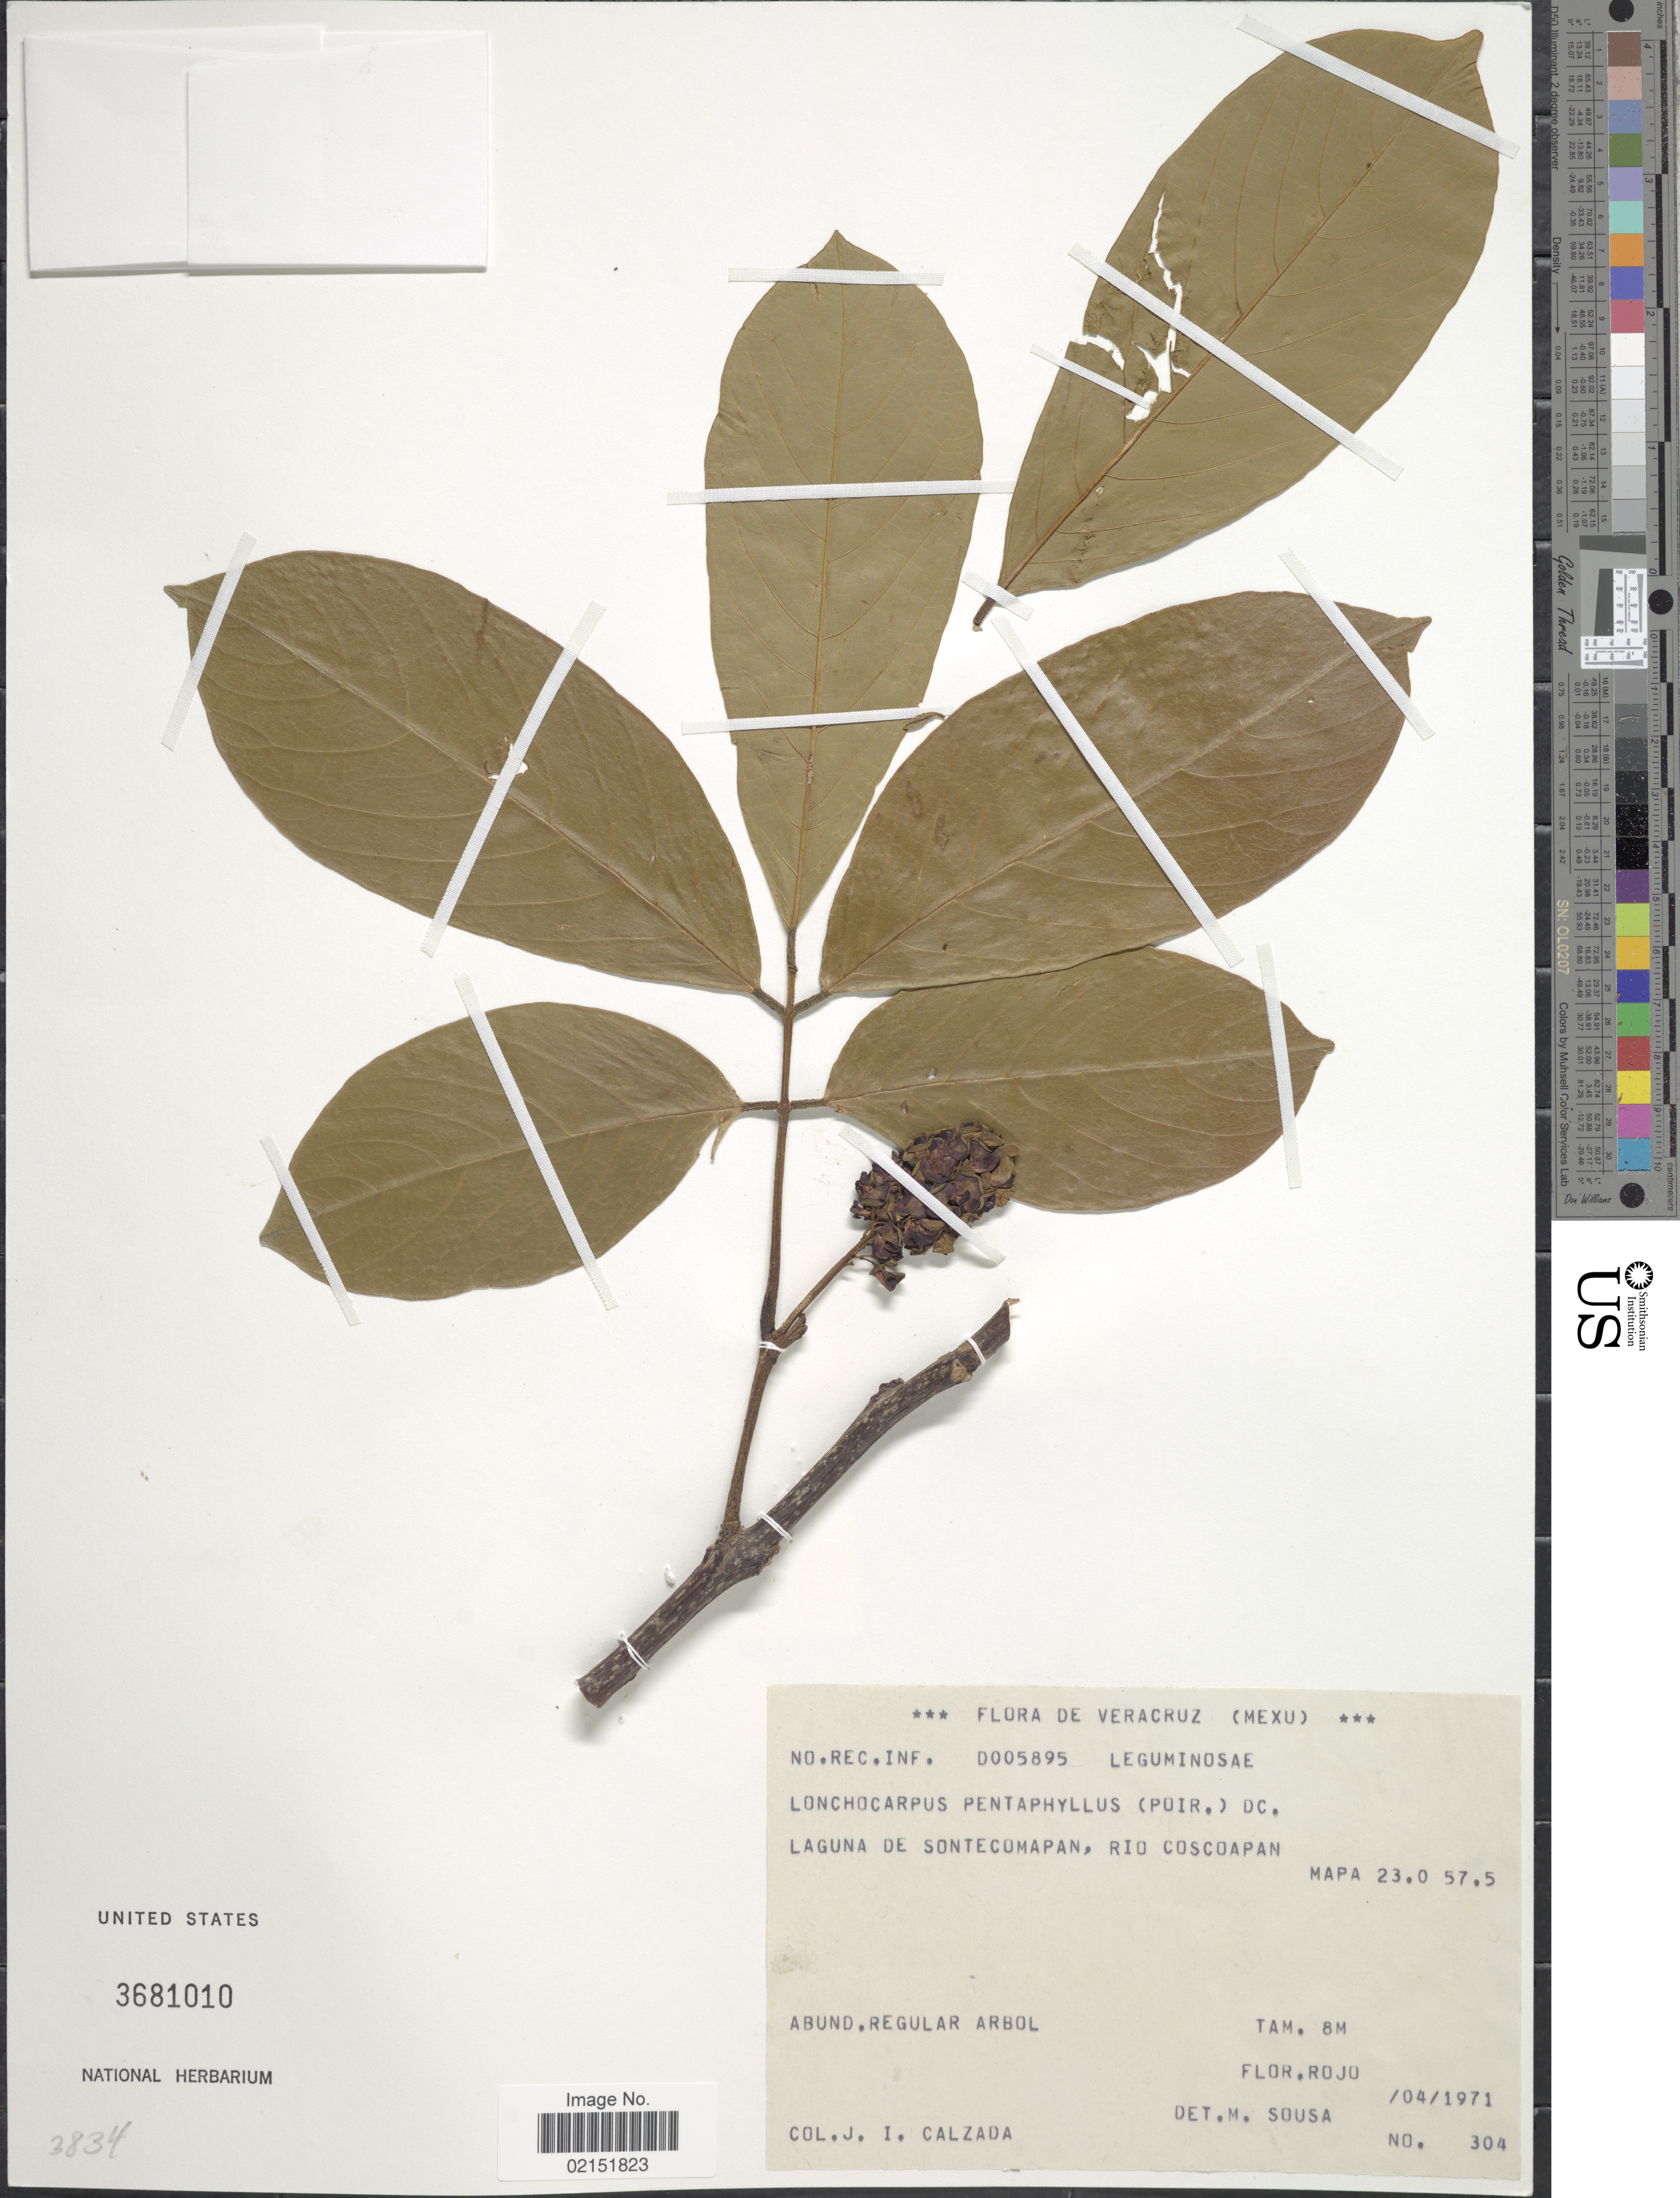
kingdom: Plantae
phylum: Tracheophyta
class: Magnoliopsida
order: Fabales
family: Fabaceae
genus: Lonchocarpus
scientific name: Lonchocarpus pentaphyllus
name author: (Poir.) DC.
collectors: J. I. Calzada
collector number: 304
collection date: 1971-04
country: Mexico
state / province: Veracruz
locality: Veracruz, Laguna de Sontecomapan, Rio Coscoapan, Mapa 23.0 57.5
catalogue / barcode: US 3681010